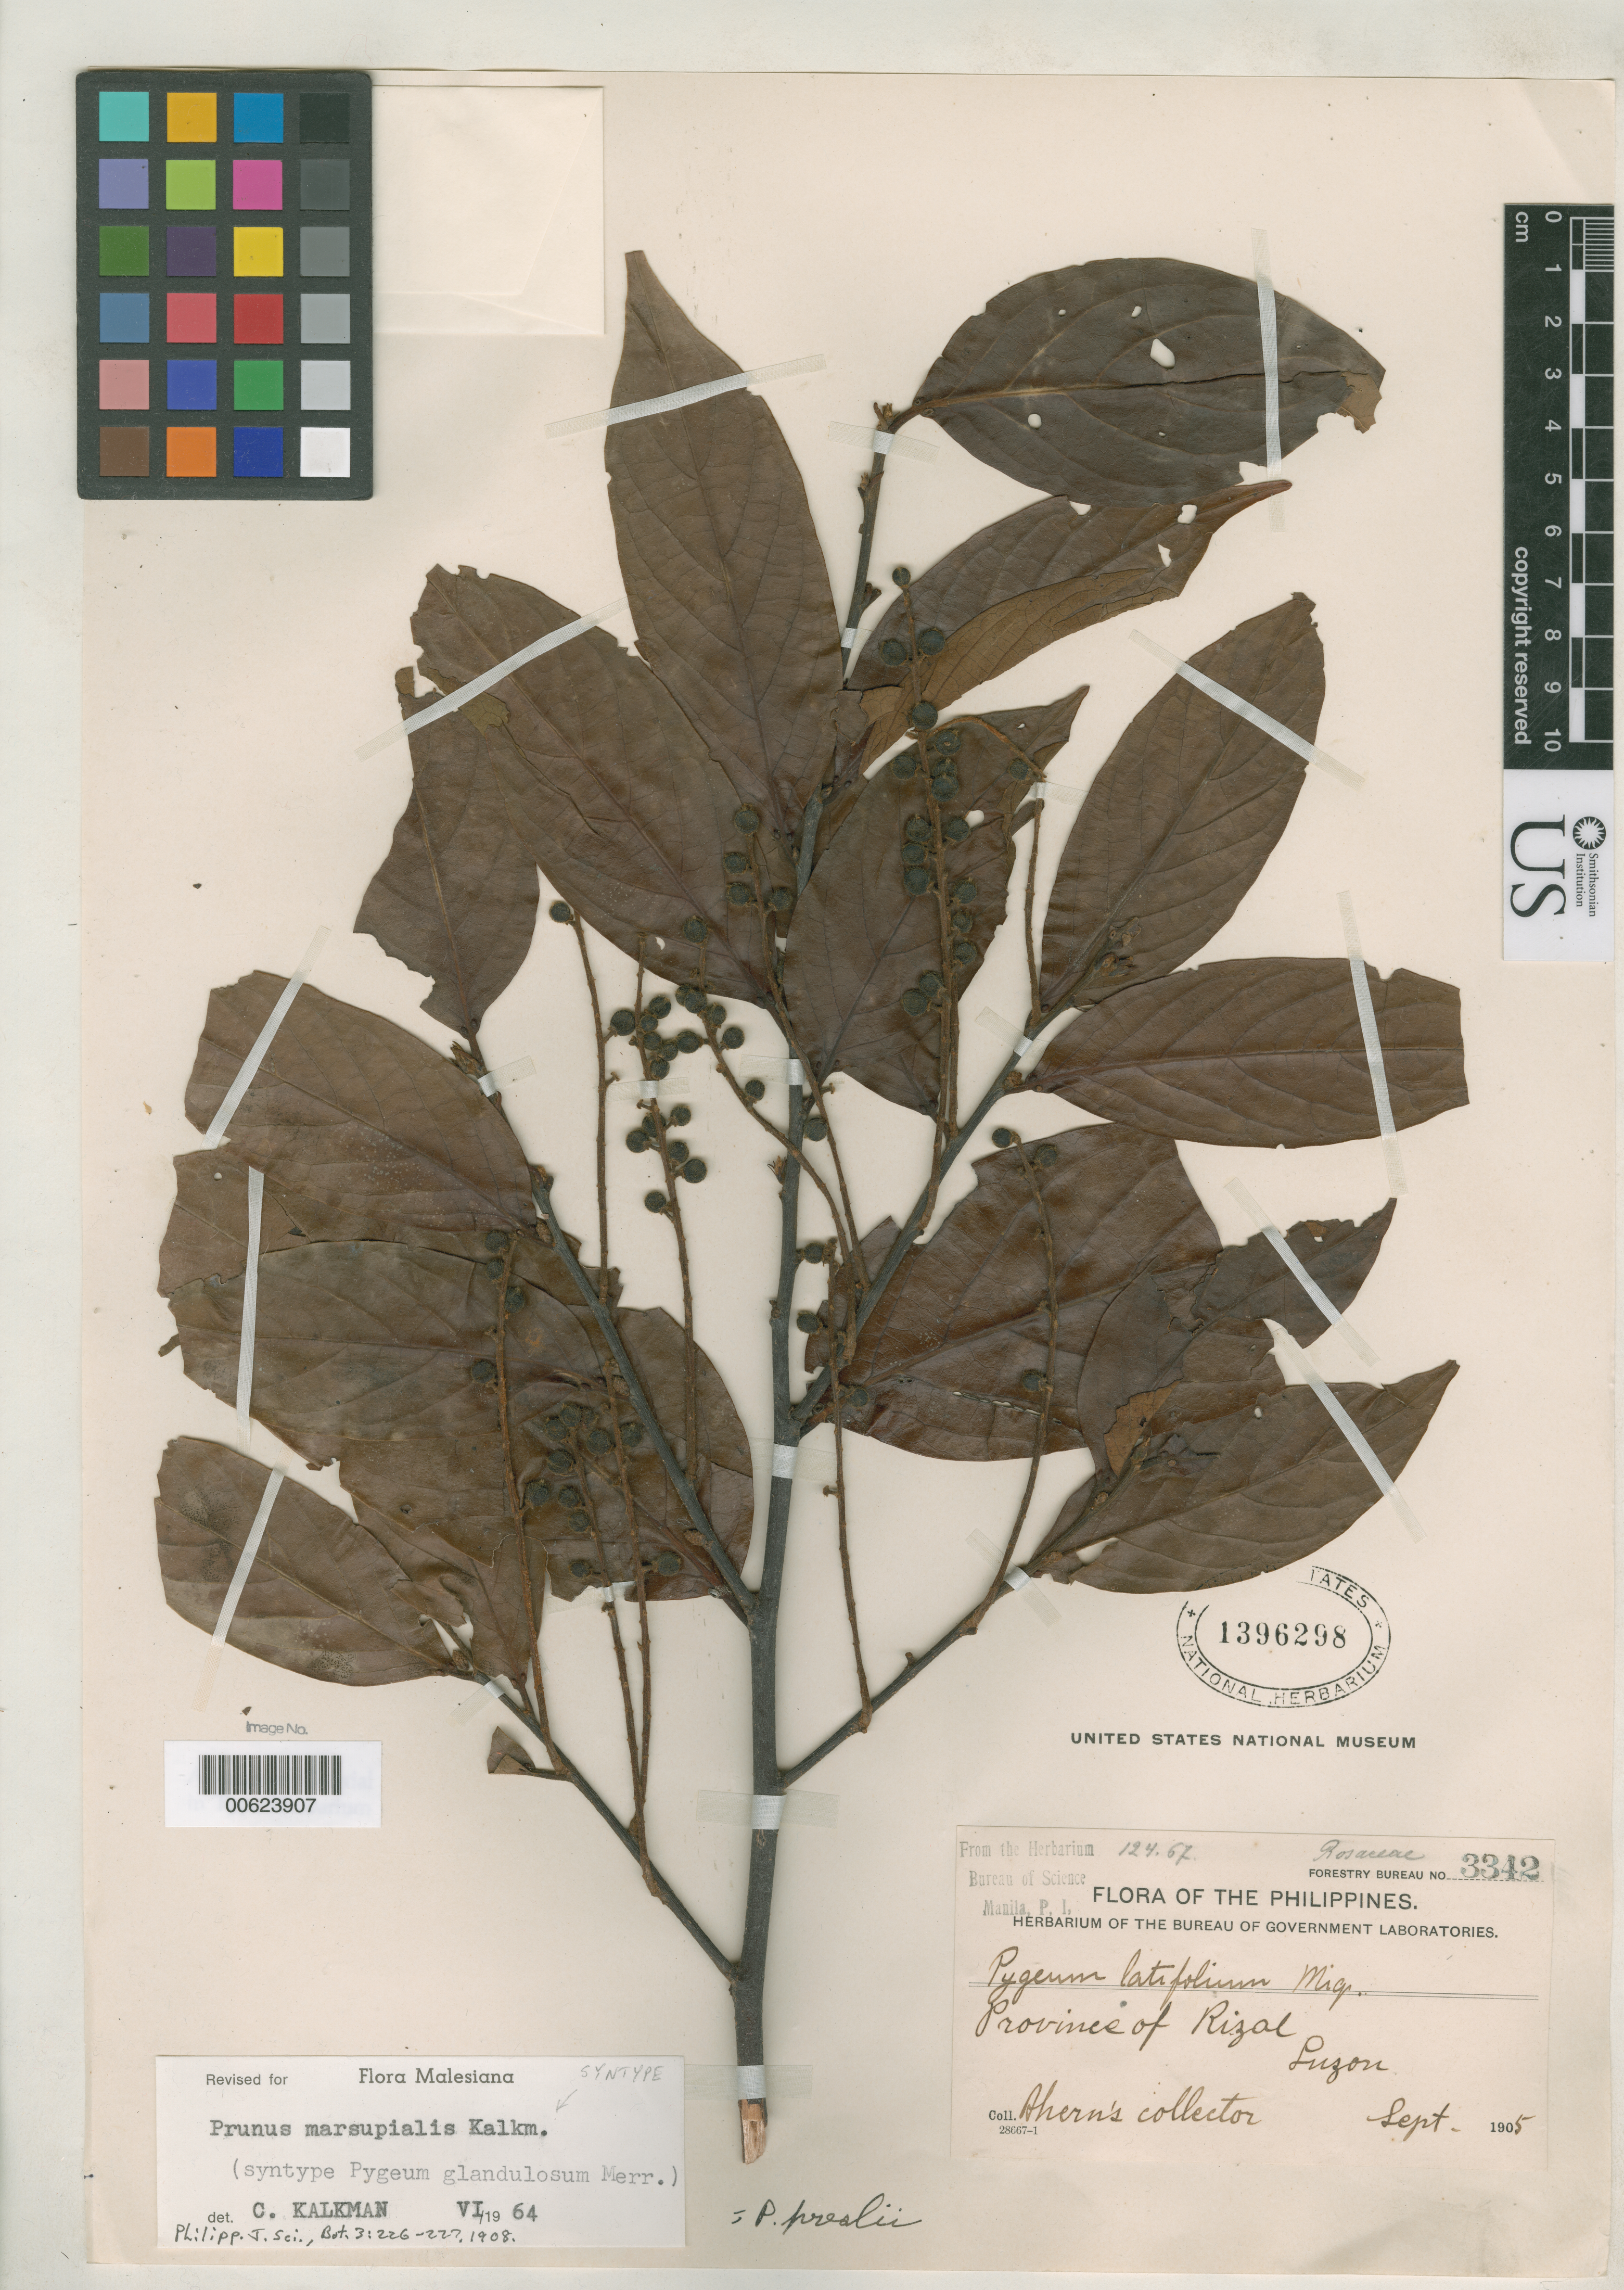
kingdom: Plantae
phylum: Tracheophyta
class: Magnoliopsida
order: Rosales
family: Rosaceae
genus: Pygeum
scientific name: Pygeum glandulosum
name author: Merr.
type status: Syntype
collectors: Ahern's collector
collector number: For. Bur. 3342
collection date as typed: Sep 1905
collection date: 1905-09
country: Philippines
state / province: Calabarzon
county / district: Rizal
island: Luzon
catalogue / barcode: US 1396298